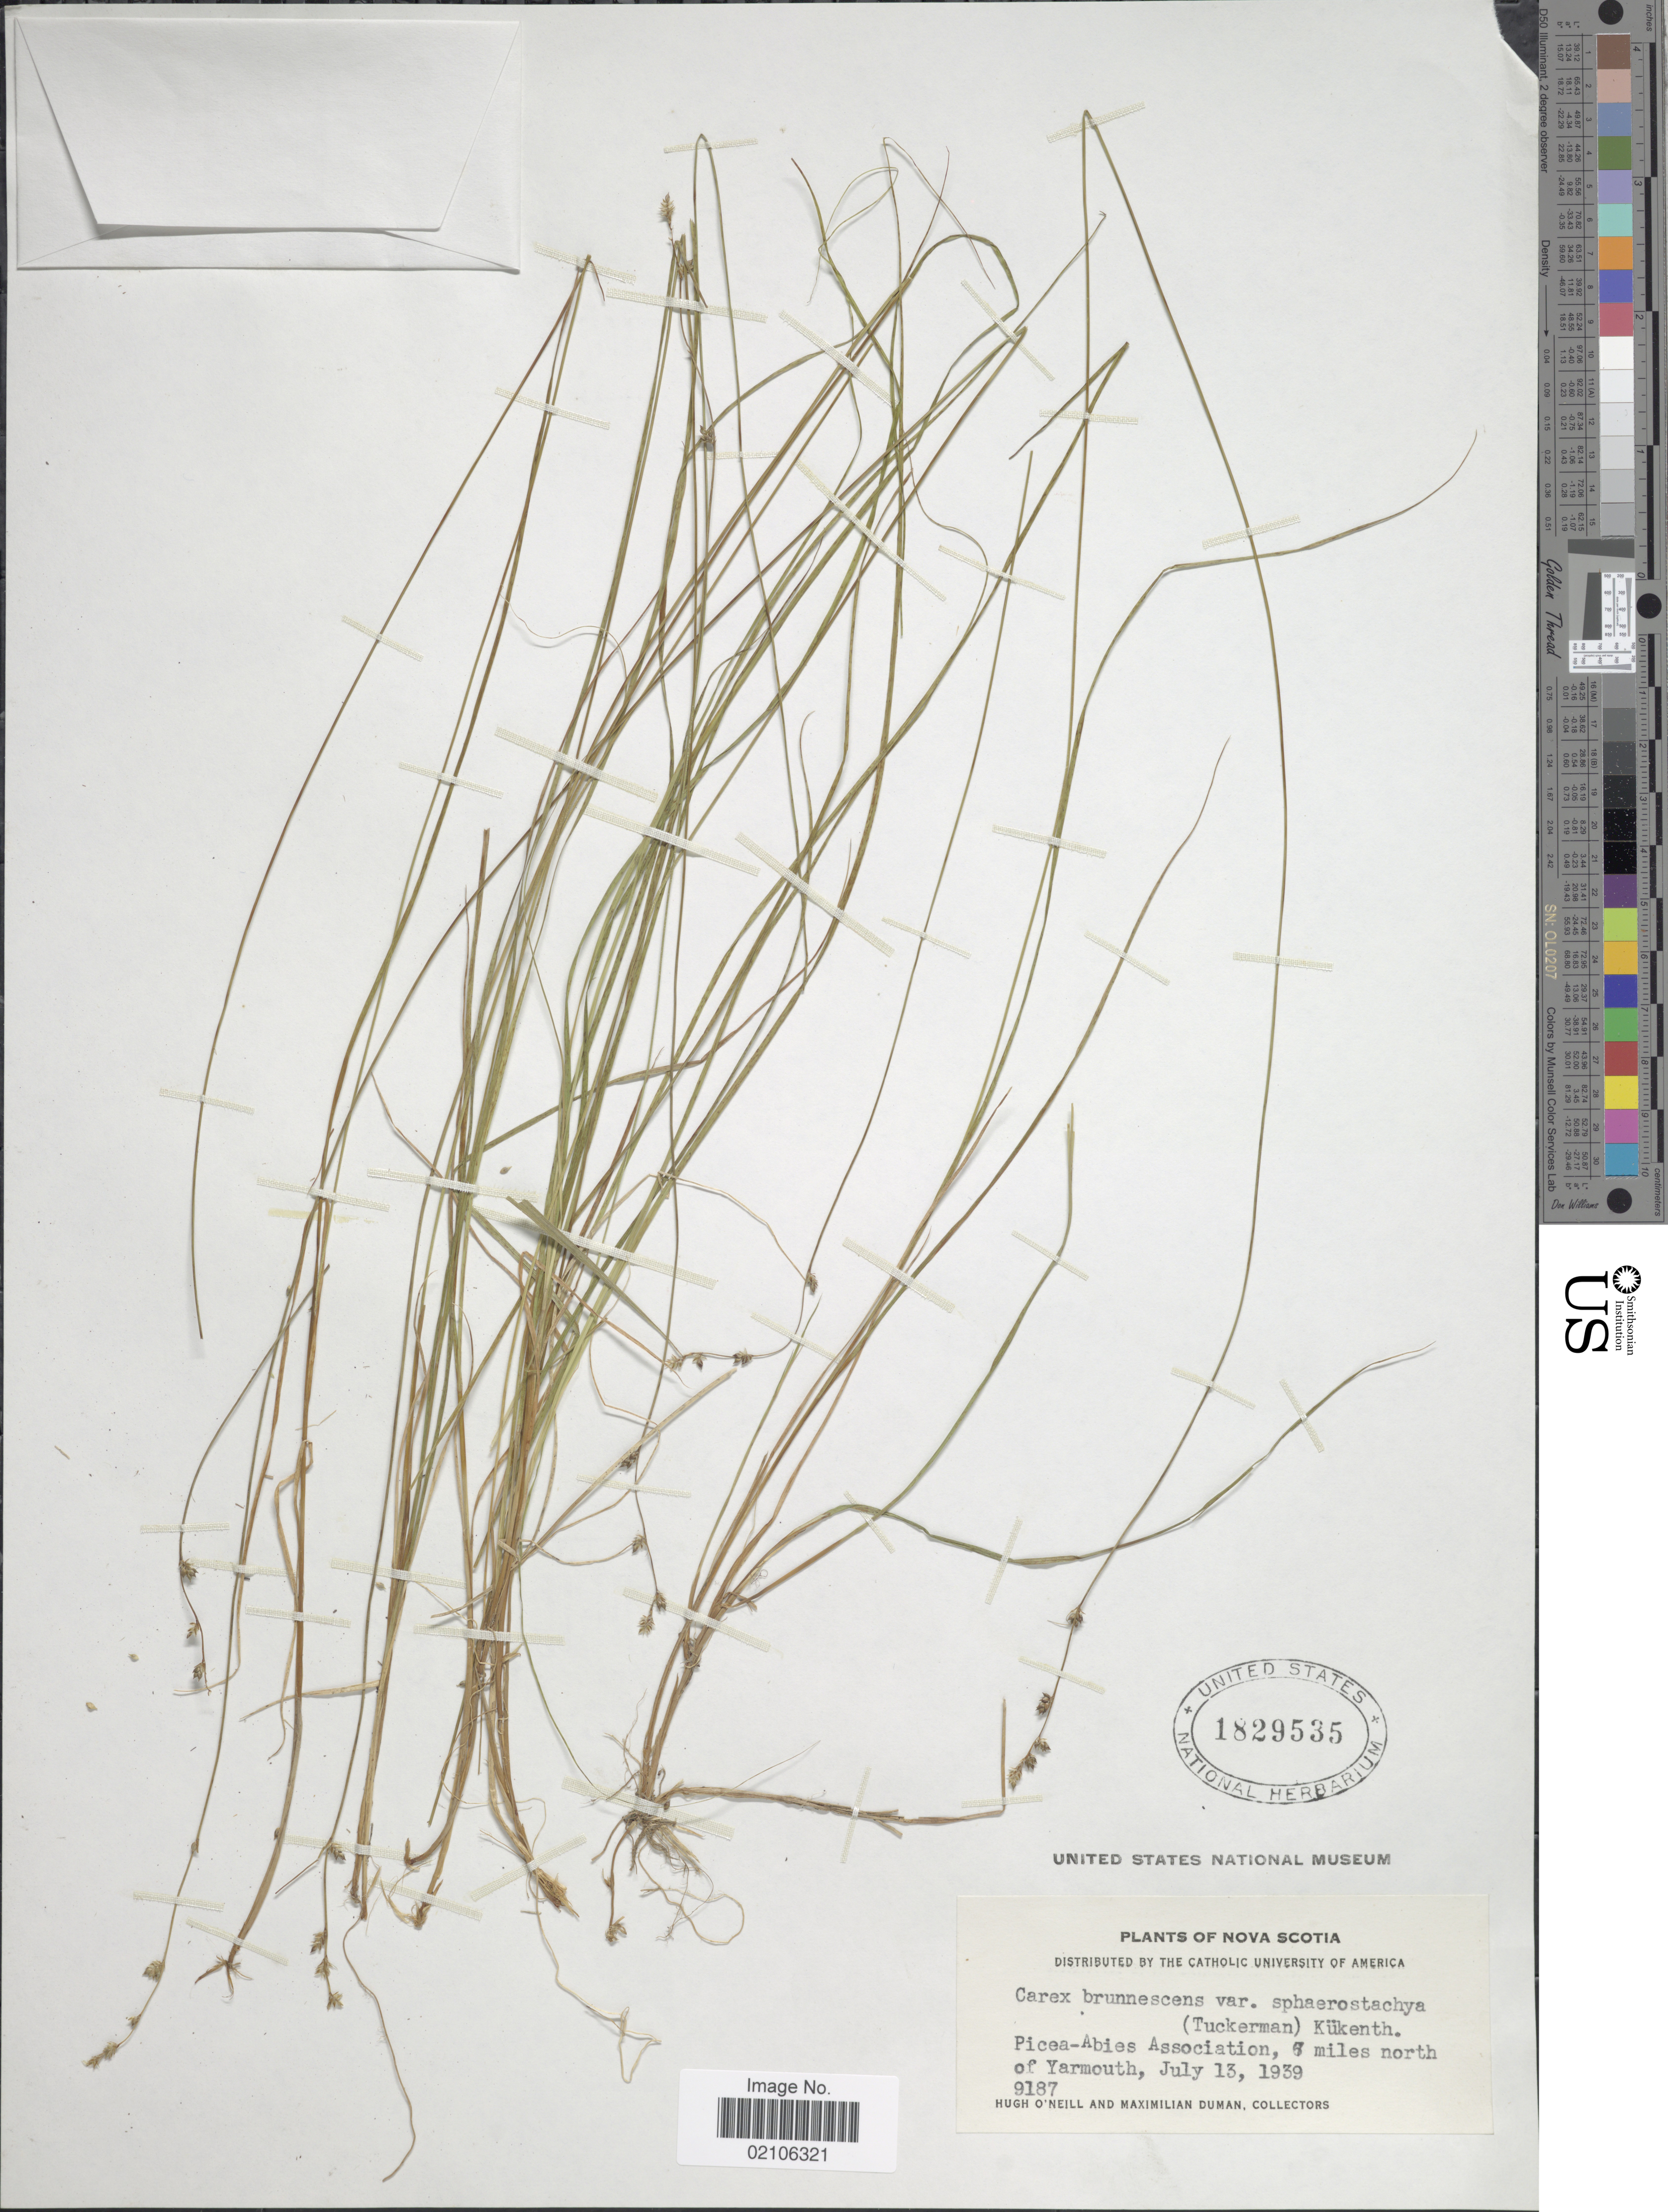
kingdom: Plantae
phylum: Tracheophyta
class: Liliopsida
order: Poales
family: Cyperaceae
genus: Carex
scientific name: Carex brunnescens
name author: (Pers.) Poir.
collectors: H. O'Neill & M. Duman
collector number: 9187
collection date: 1939-07-13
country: Canada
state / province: Nova Scotia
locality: Picea Abies Association, 6 miles north of Yarmouth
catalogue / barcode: US 1829535